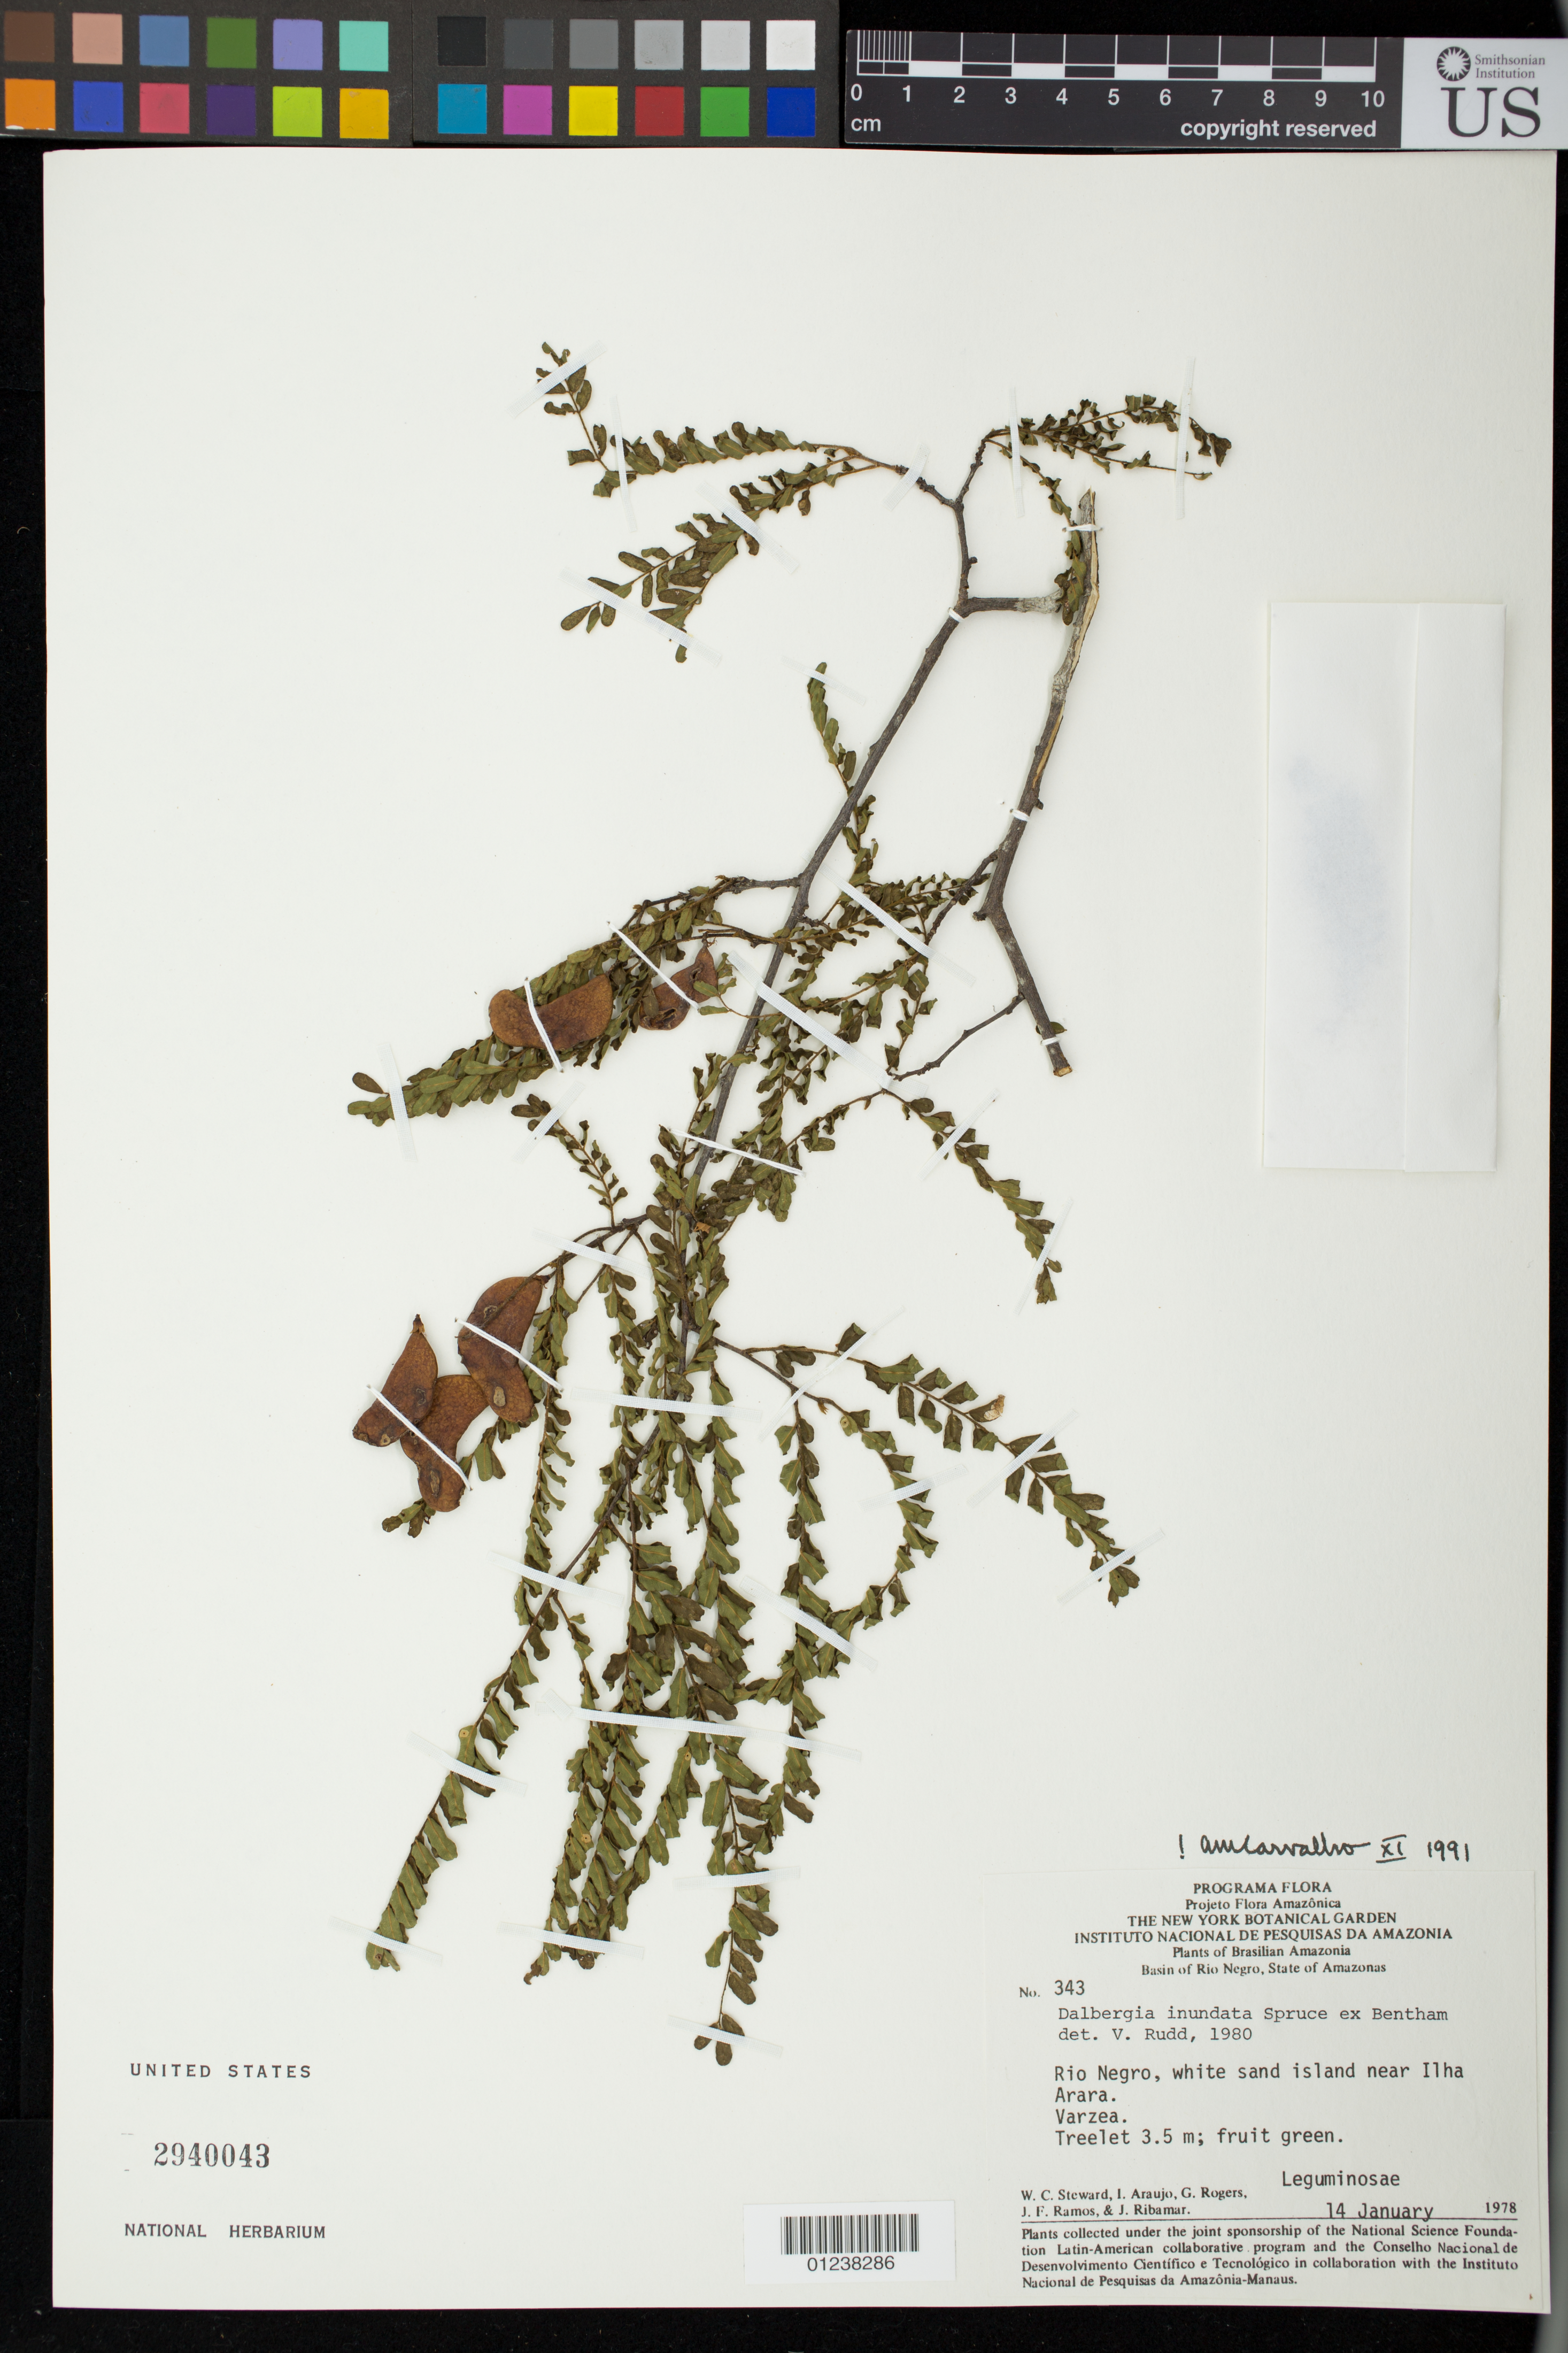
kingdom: Plantae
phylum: Tracheophyta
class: Magnoliopsida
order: Fabales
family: Fabaceae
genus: Dalbergia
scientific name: Dalbergia inundata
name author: Benth.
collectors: W. C. Steward, I. Araujo, G. Rogers, J. F. Ramos & J. Ribamar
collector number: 343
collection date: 1978-01-14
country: Brazil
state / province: Amazonas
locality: Rio Negro, white sand island near Ilha Arara.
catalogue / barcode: US 2940043